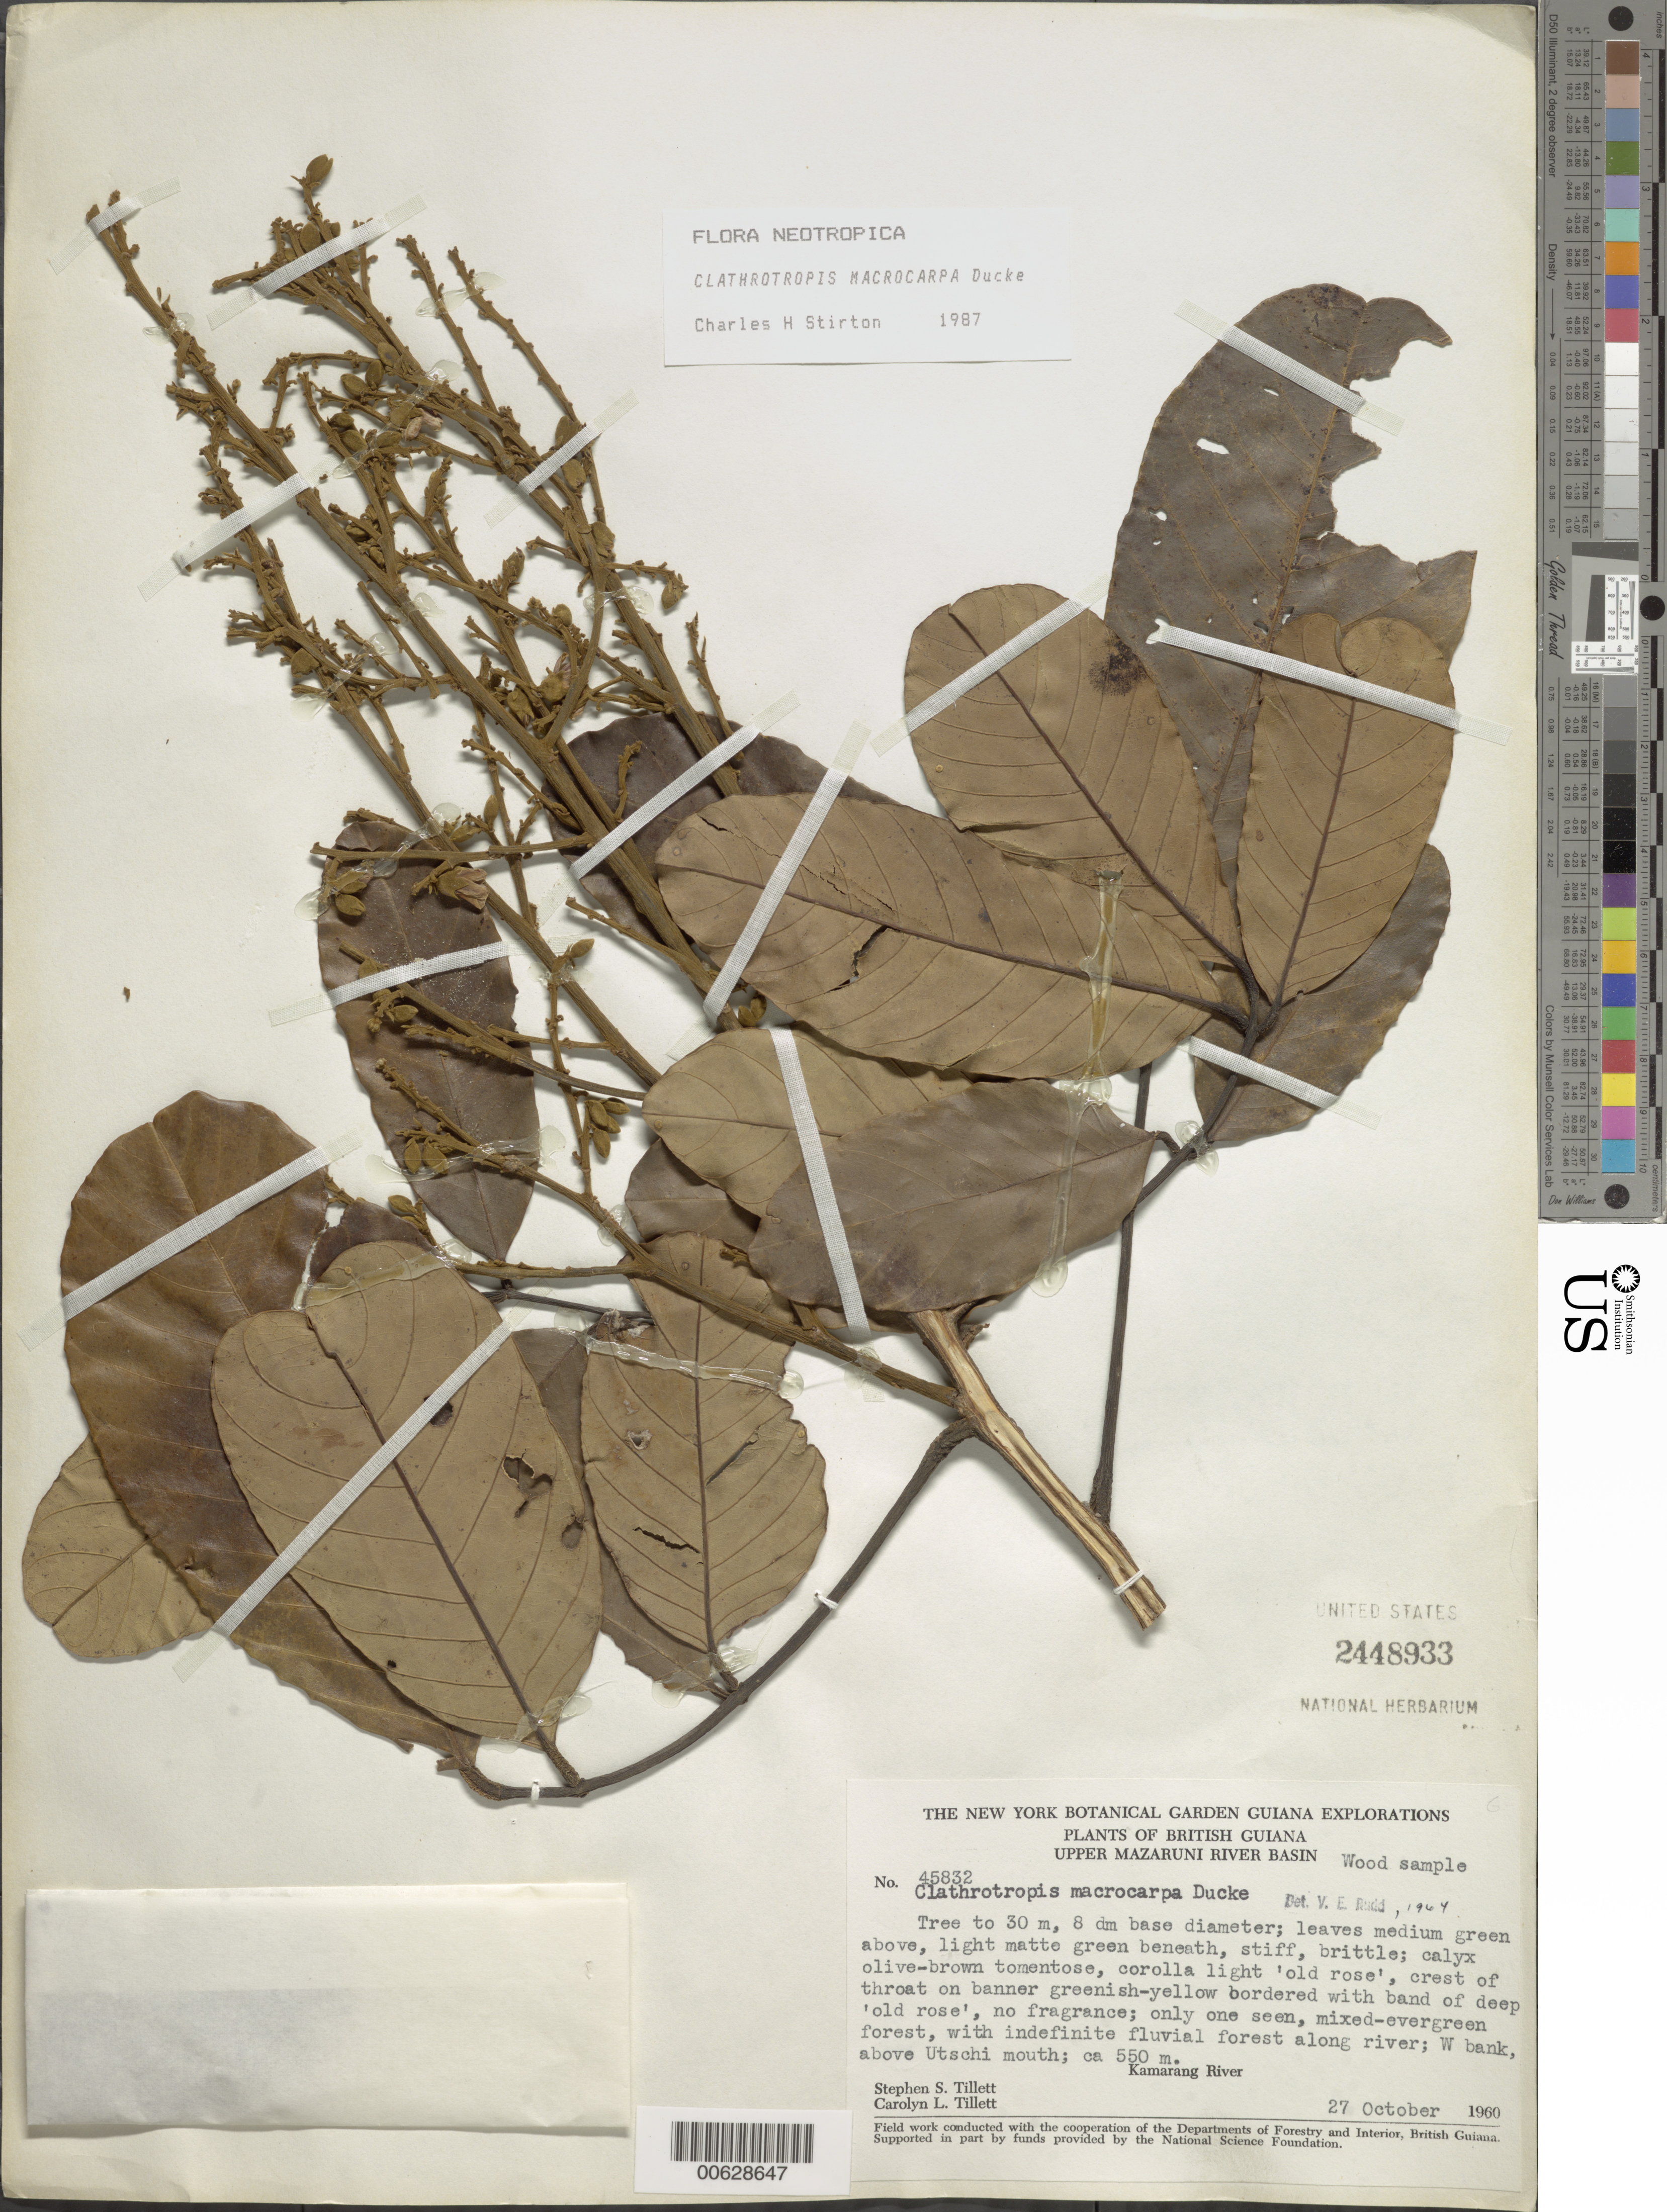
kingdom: Plantae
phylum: Tracheophyta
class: Magnoliopsida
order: Fabales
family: Fabaceae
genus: Clathrotropis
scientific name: Clathrotropis macrocarpa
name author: Ducke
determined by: Stirton, Charles H.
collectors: S. S. Tillett, C. L. Tillett & R. Boyan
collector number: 45832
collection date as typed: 27-Oct-60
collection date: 1960-10-27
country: Guyana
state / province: Cuyuni-Mazaruni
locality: Kamarang R., above Utschi R. mouth, W bank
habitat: Mixed-evergreen forest, with indefinite fluvial forest along river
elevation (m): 550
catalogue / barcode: US 2448933